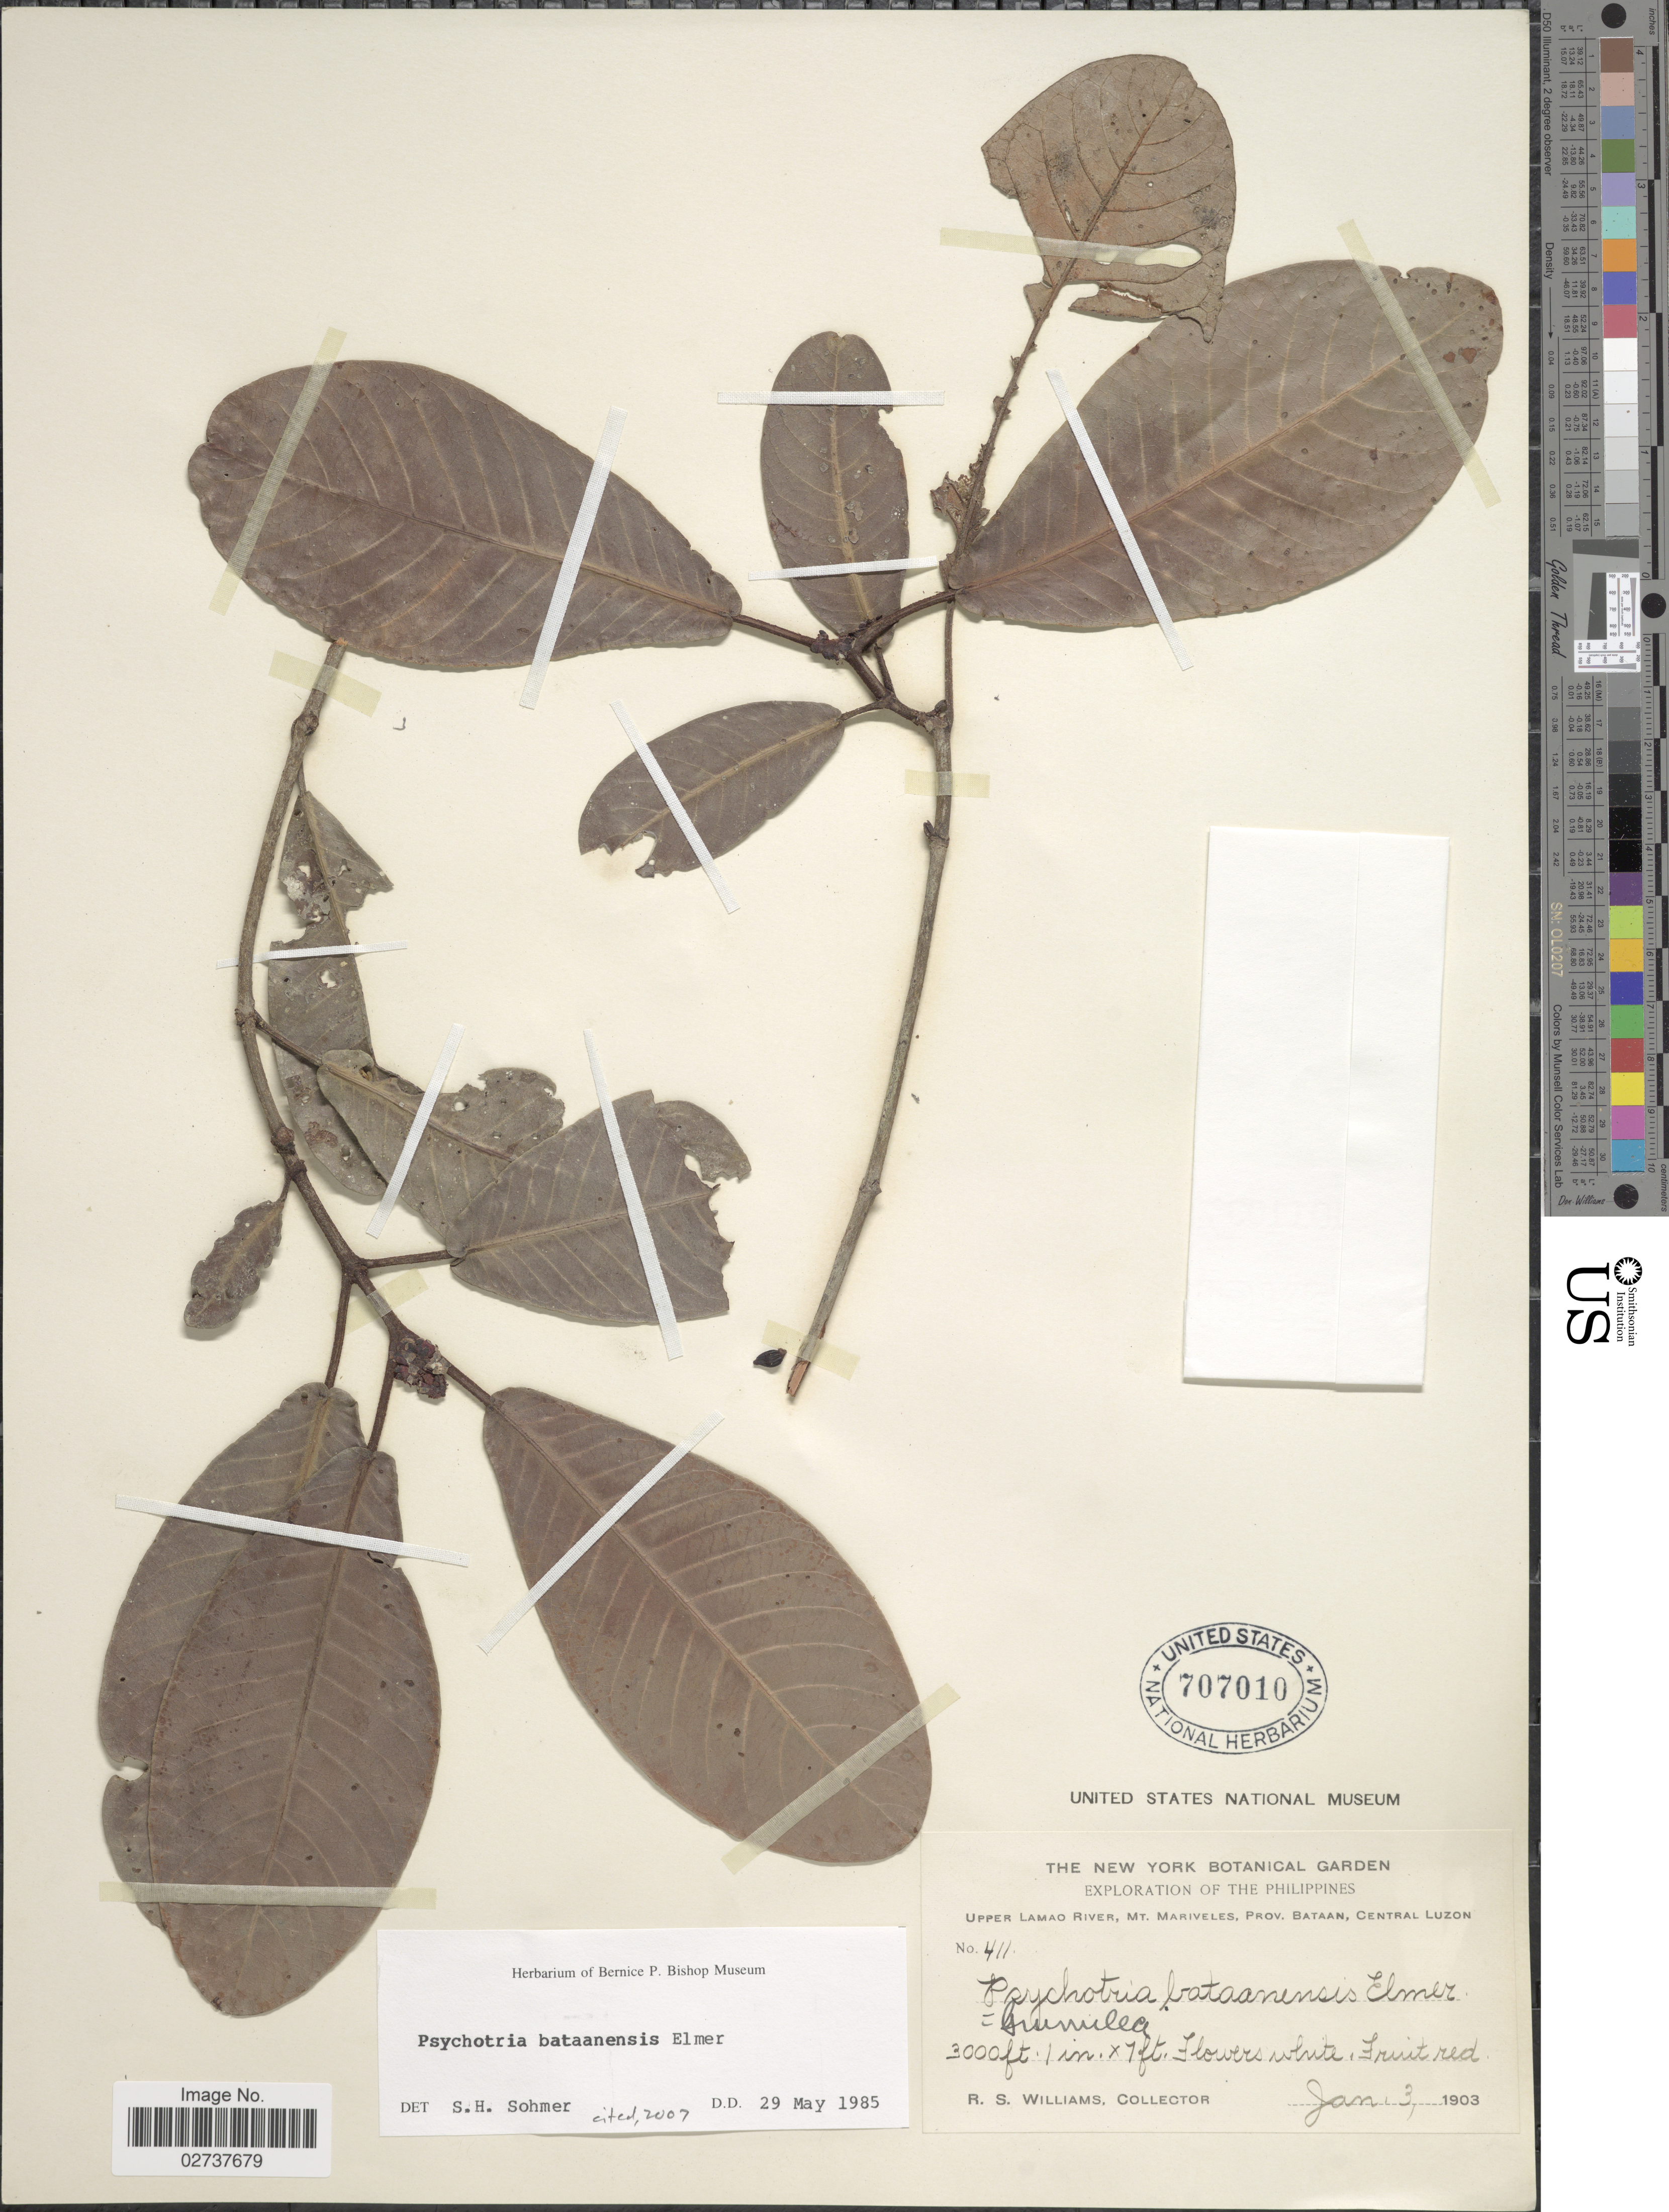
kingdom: Plantae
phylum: Tracheophyta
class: Magnoliopsida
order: Gentianales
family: Rubiaceae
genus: Psychotria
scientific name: Psychotria bataanensis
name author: Elmer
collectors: R. S. Williams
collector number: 411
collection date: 1903-01-03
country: Philippines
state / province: Central Luzon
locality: Upper Lamao River, Mt. Mariveles, Prov. Bataan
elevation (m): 914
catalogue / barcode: US 707010